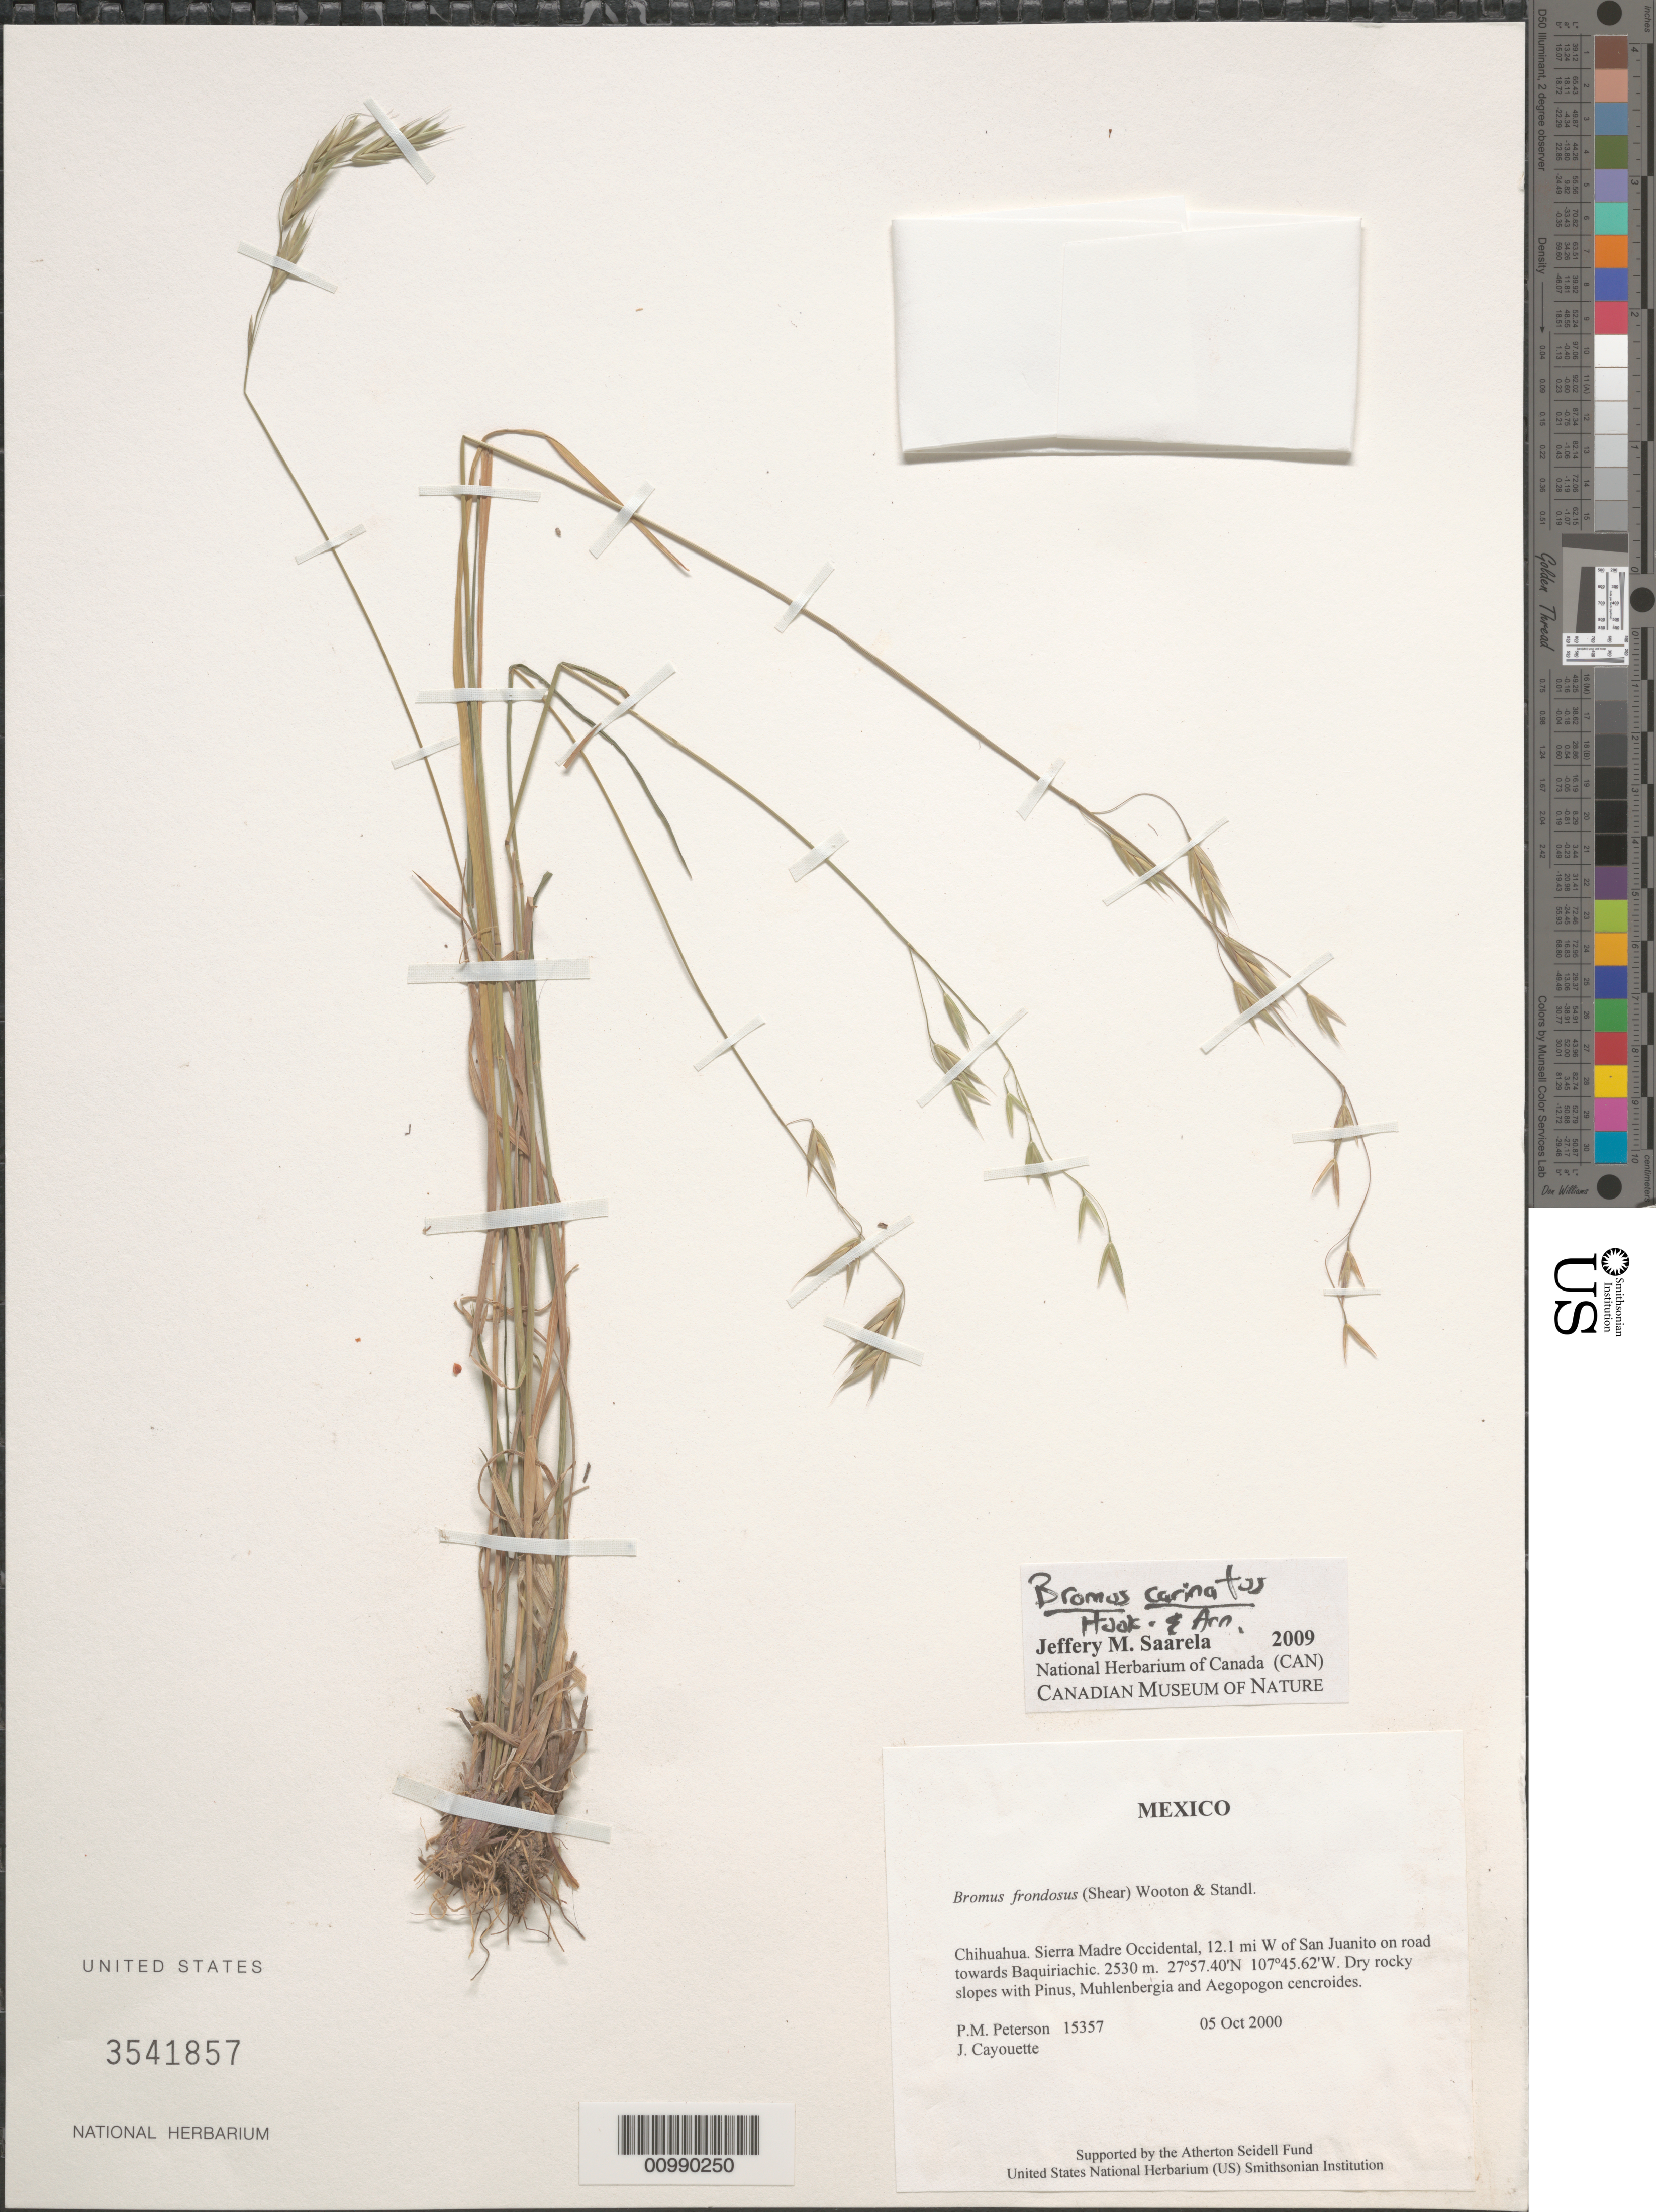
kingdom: Plantae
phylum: Tracheophyta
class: Liliopsida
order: Poales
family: Poaceae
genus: Bromus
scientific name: Bromus carinatus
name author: Hook. & Arn.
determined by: Saarela, J. M., (CAN), Canadian Museum of Nature (CANADA)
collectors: P. M. Peterson & J. Cayouette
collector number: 15357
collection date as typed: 05 Oct 2000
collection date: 2000-10-05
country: Mexico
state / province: Chihuahua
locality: Sierra Madre Occidental, 12.1 mi W of San Juanito on road towards Baquiriachic.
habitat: Dry rocky slopes with Pinus, Muhlenbergia and Aegopogon cencroides.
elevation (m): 2530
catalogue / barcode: US 3541857